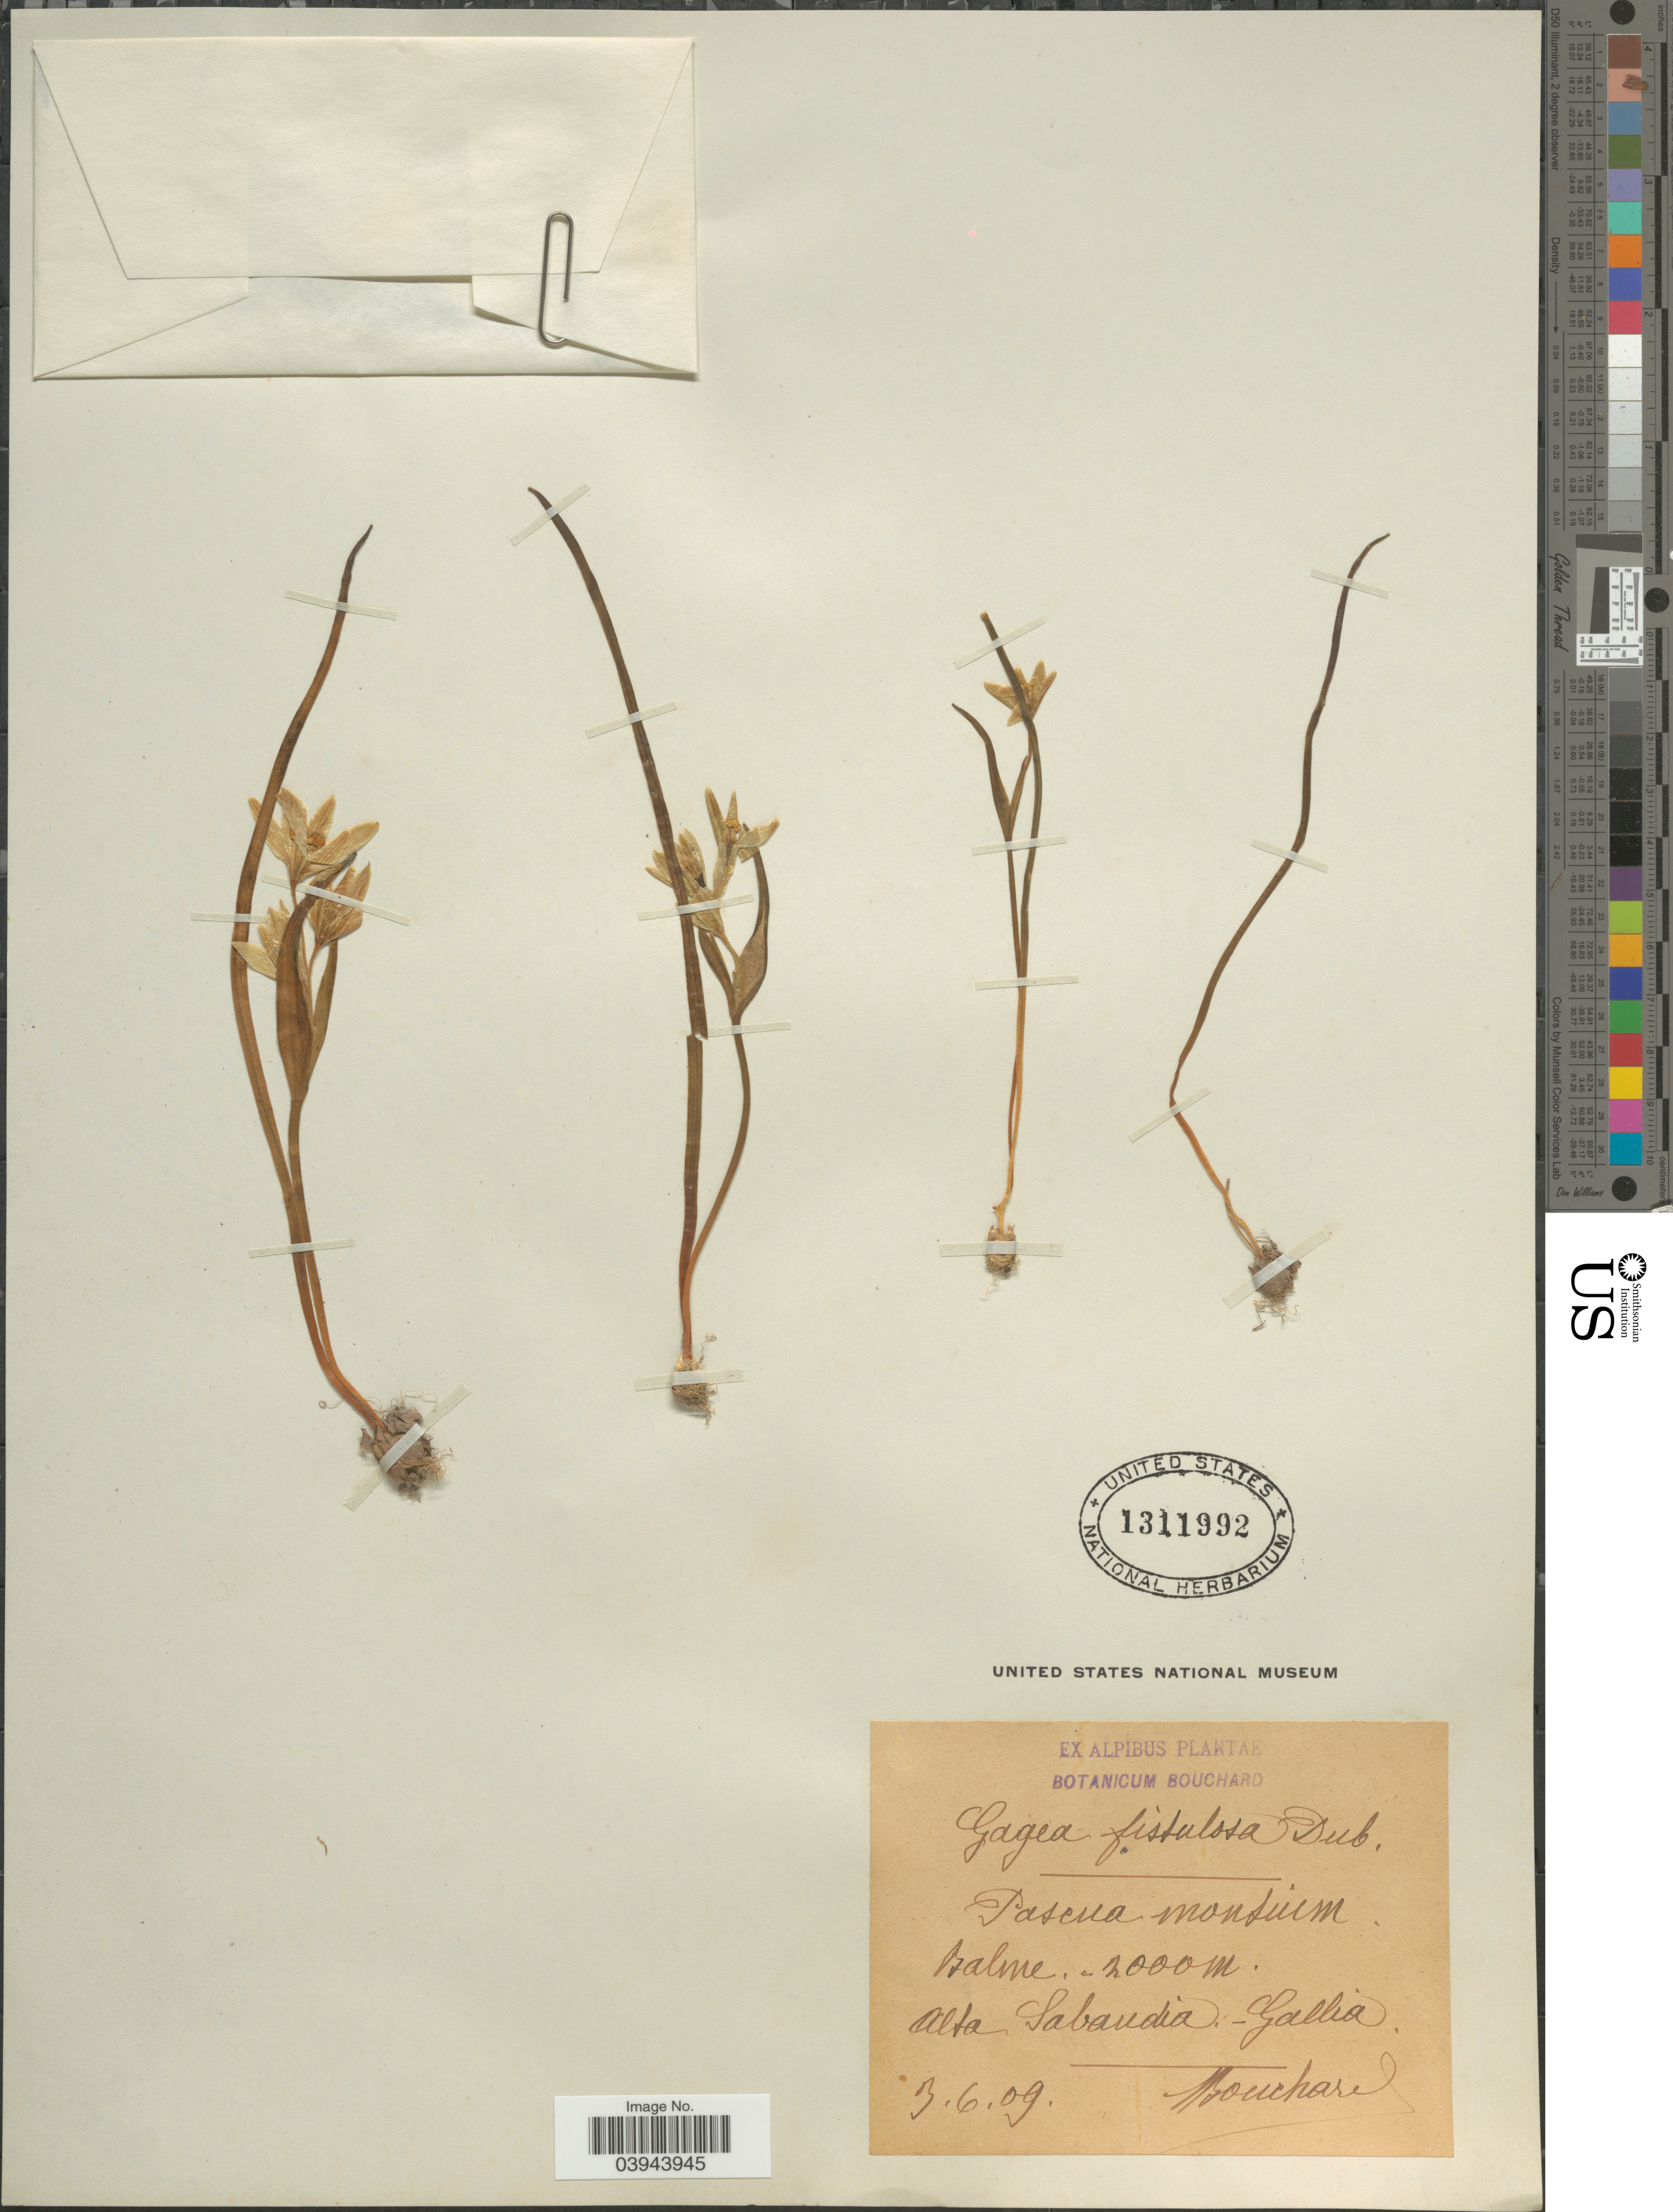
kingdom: Plantae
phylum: Tracheophyta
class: Liliopsida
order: Liliales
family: Liliaceae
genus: Gagea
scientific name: Gagea fistulosa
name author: (Ramond ex DC.) Ker Gawl.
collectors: -. Bouchard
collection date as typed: Transcribed d/m/y: 3/6/9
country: France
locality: Pascua montium Balme. Alta Sabaudia - Gallia.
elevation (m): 2000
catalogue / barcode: US 1311992